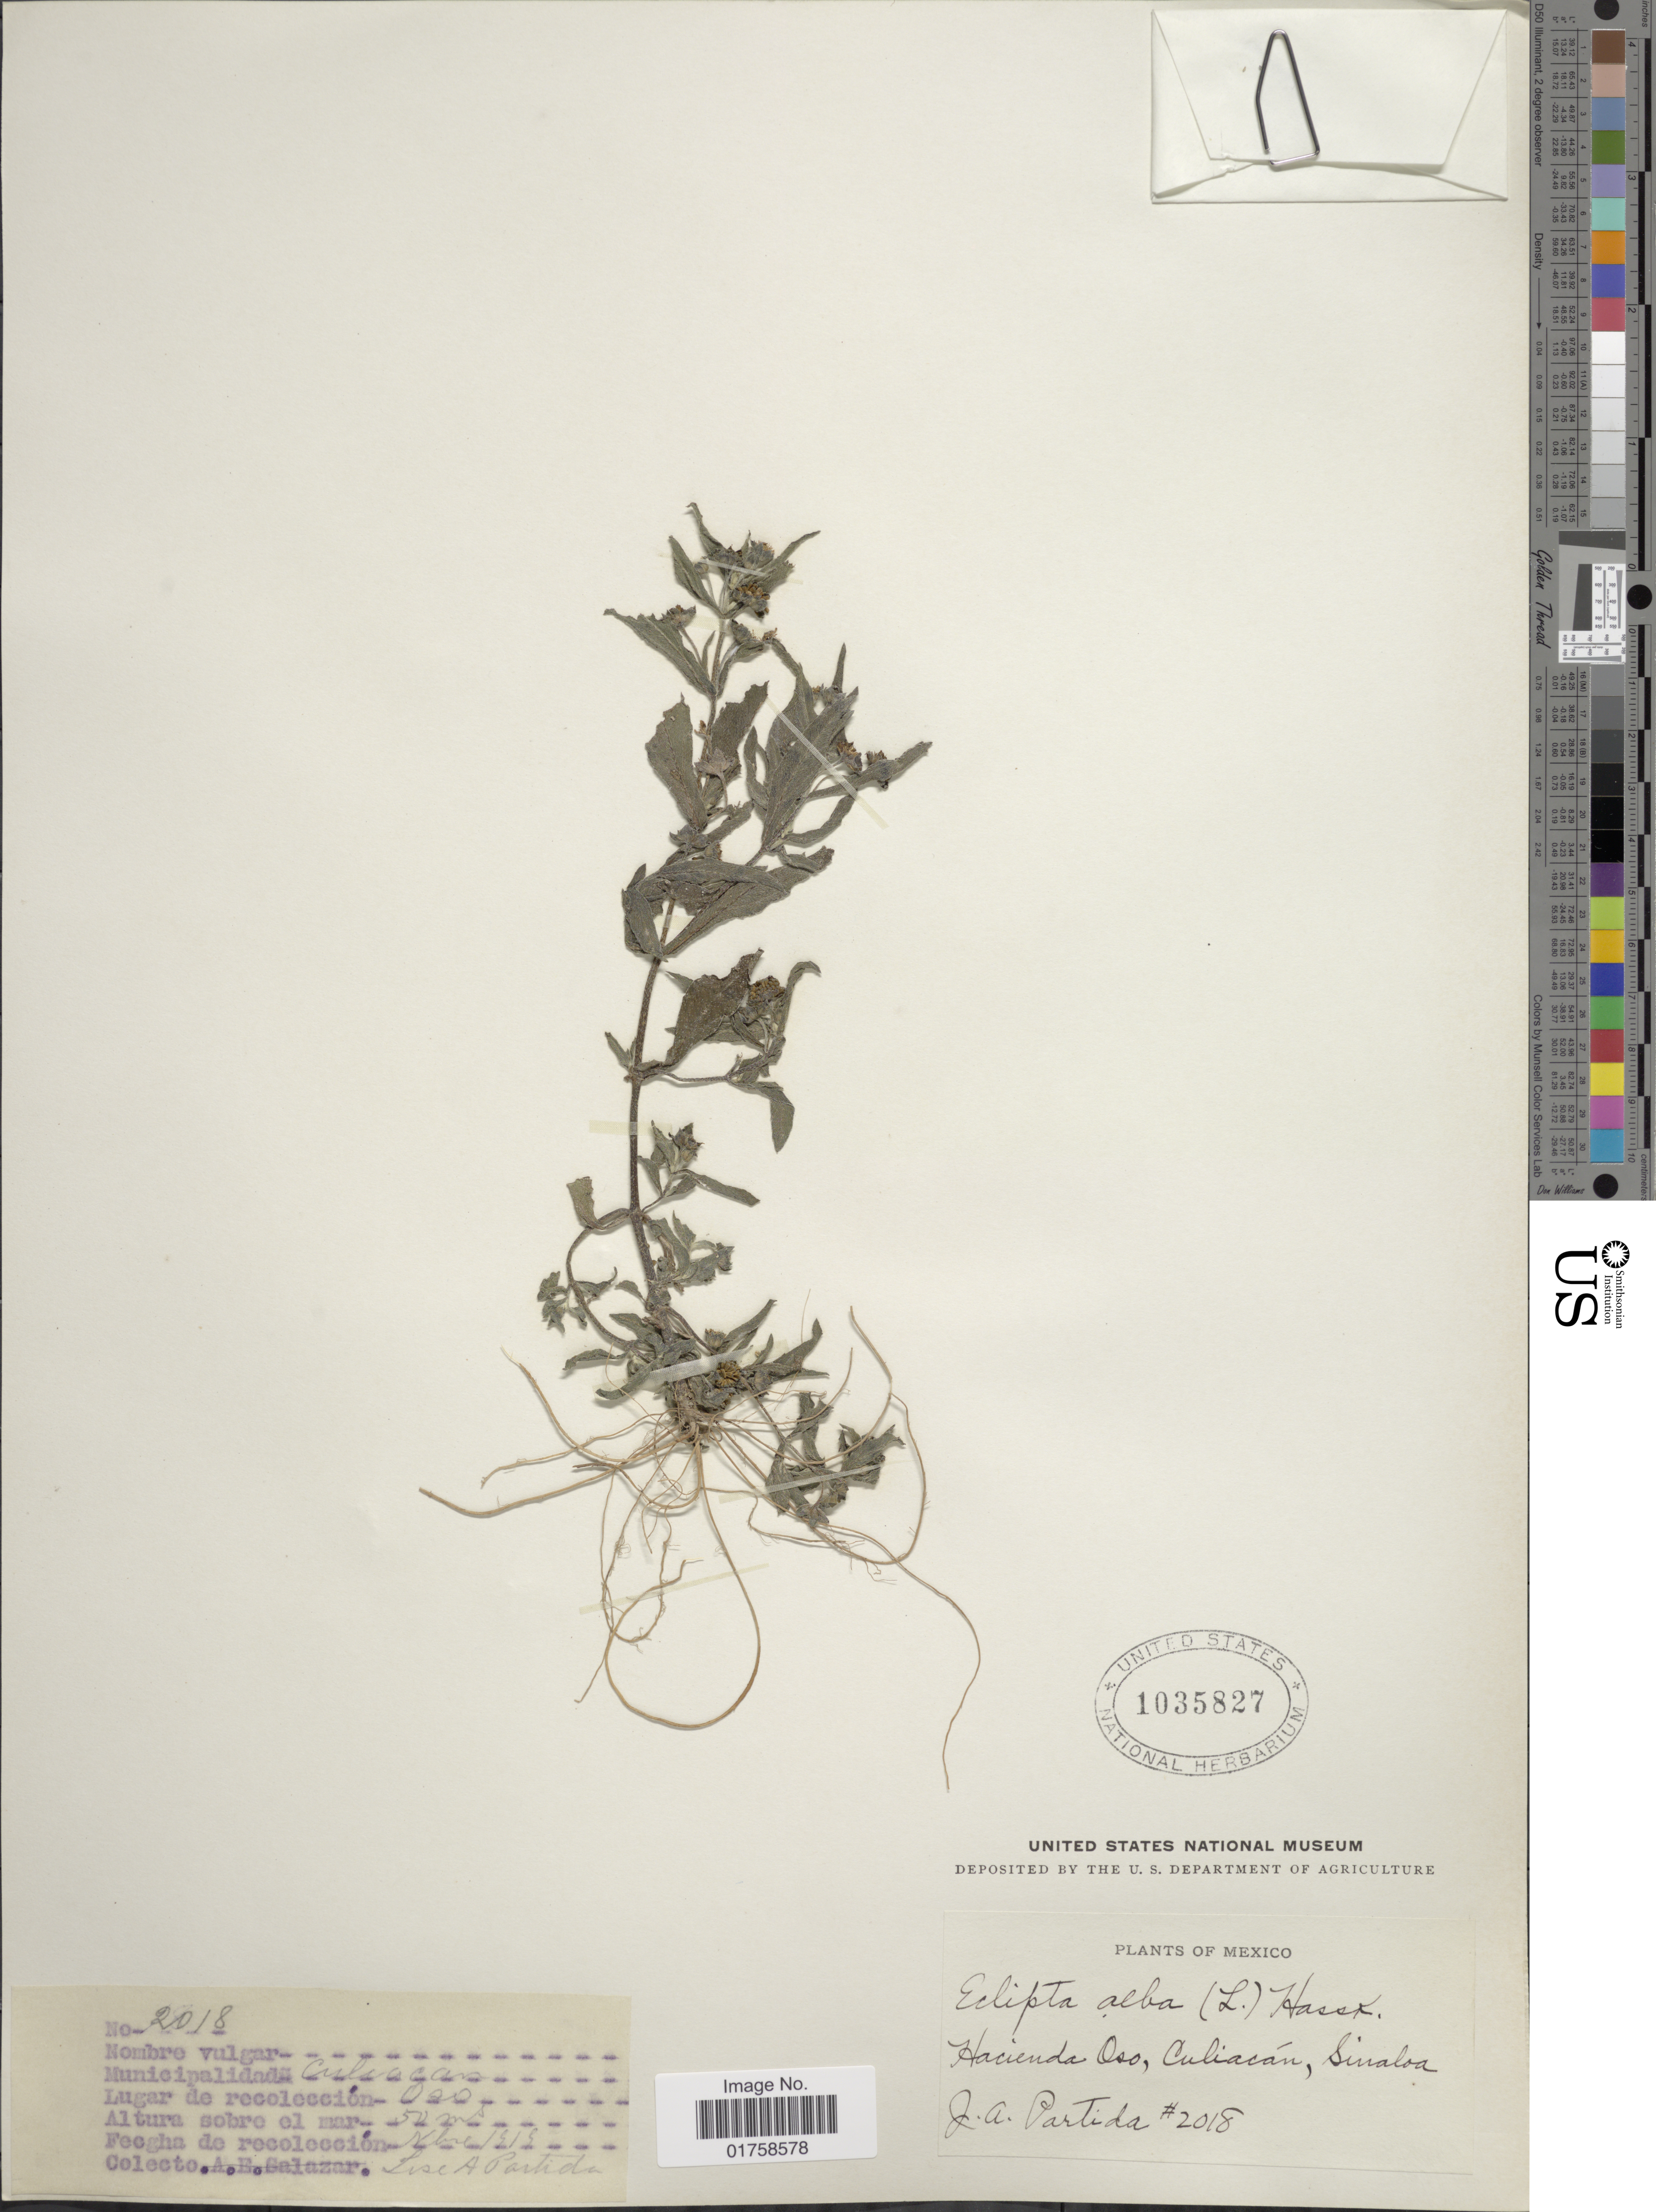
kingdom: Plantae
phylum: Tracheophyta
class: Magnoliopsida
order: Asterales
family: Asteraceae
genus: Eclipta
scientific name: Eclipta alba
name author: (L.) Hassk.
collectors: J. Partida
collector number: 2018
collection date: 1919-11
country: Mexico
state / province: Sinaloa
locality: Mexico. Hacienda Oso, Culiacan, Sinaloa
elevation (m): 50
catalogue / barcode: US 1035827